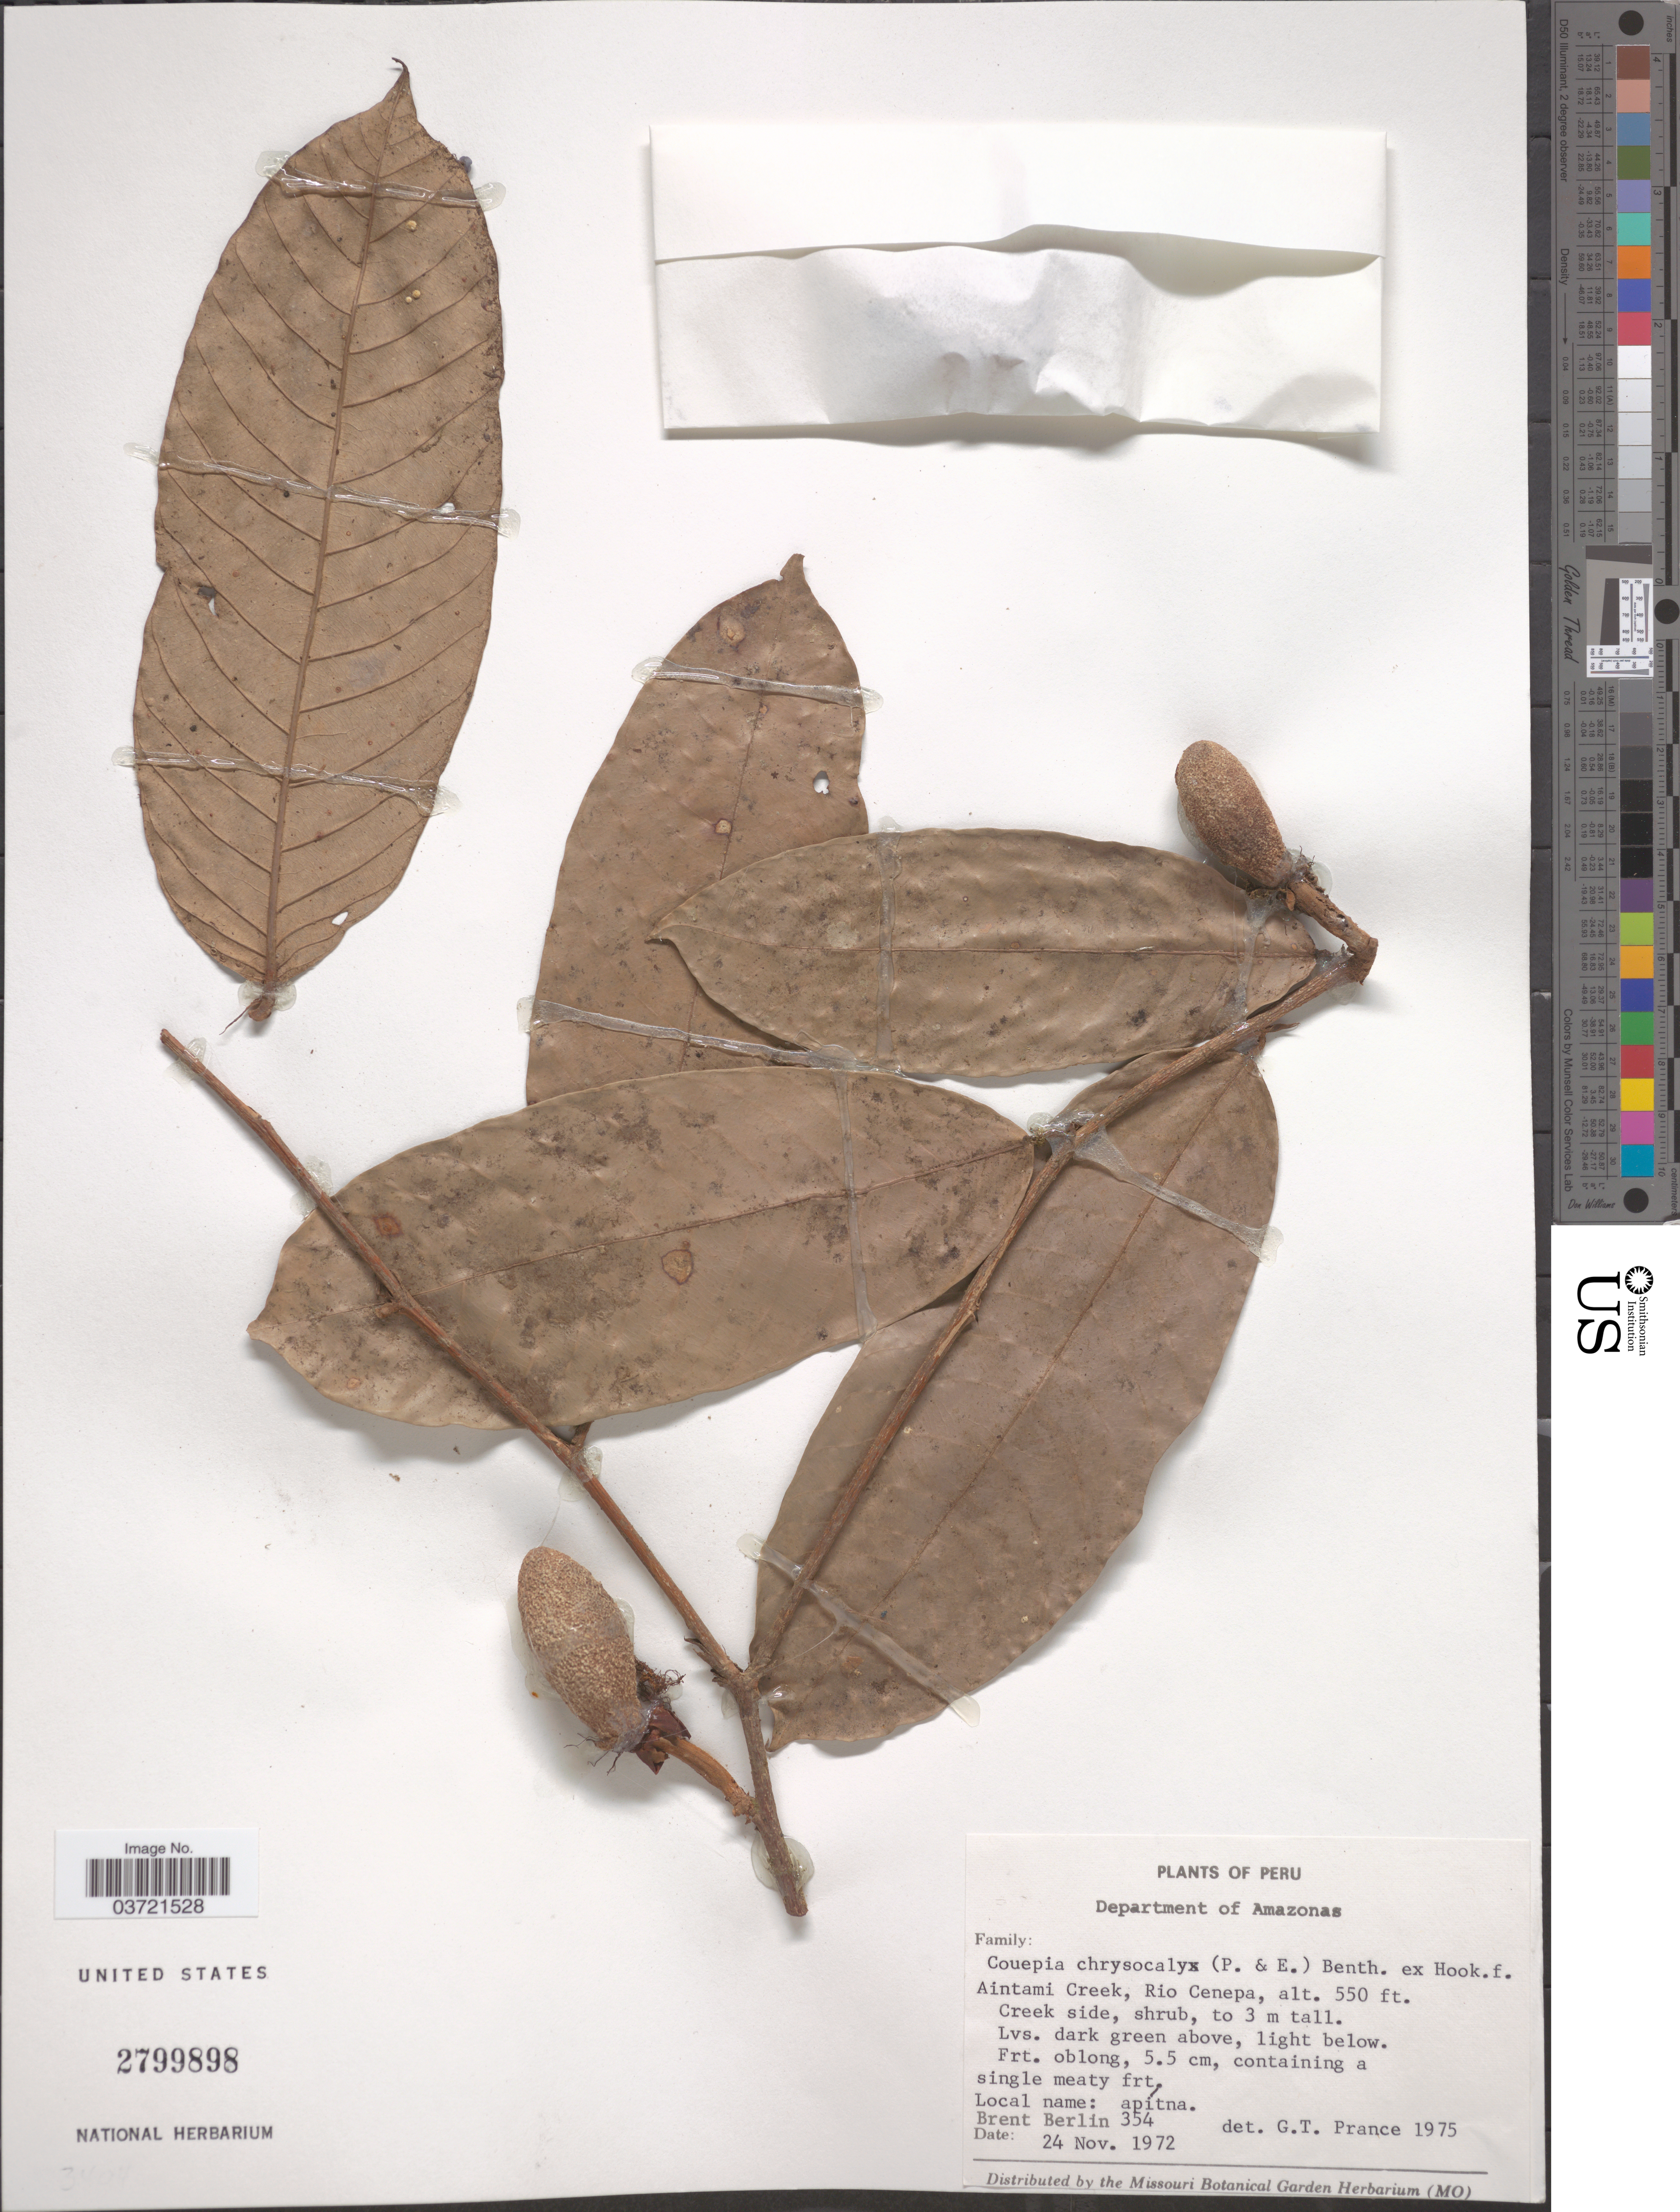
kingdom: Plantae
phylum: Tracheophyta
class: Magnoliopsida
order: Malpighiales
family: Chrysobalanaceae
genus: Couepia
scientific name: Couepia chrysocalyx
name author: (Poepp. & Endl.) Benth.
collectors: B. Berlin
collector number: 354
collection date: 1972-11-24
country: Peru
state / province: Amazonas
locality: Department of Amazonas. Aintami Creek, Rio Cenepa, Creek side.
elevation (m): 168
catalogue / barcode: US 2799898